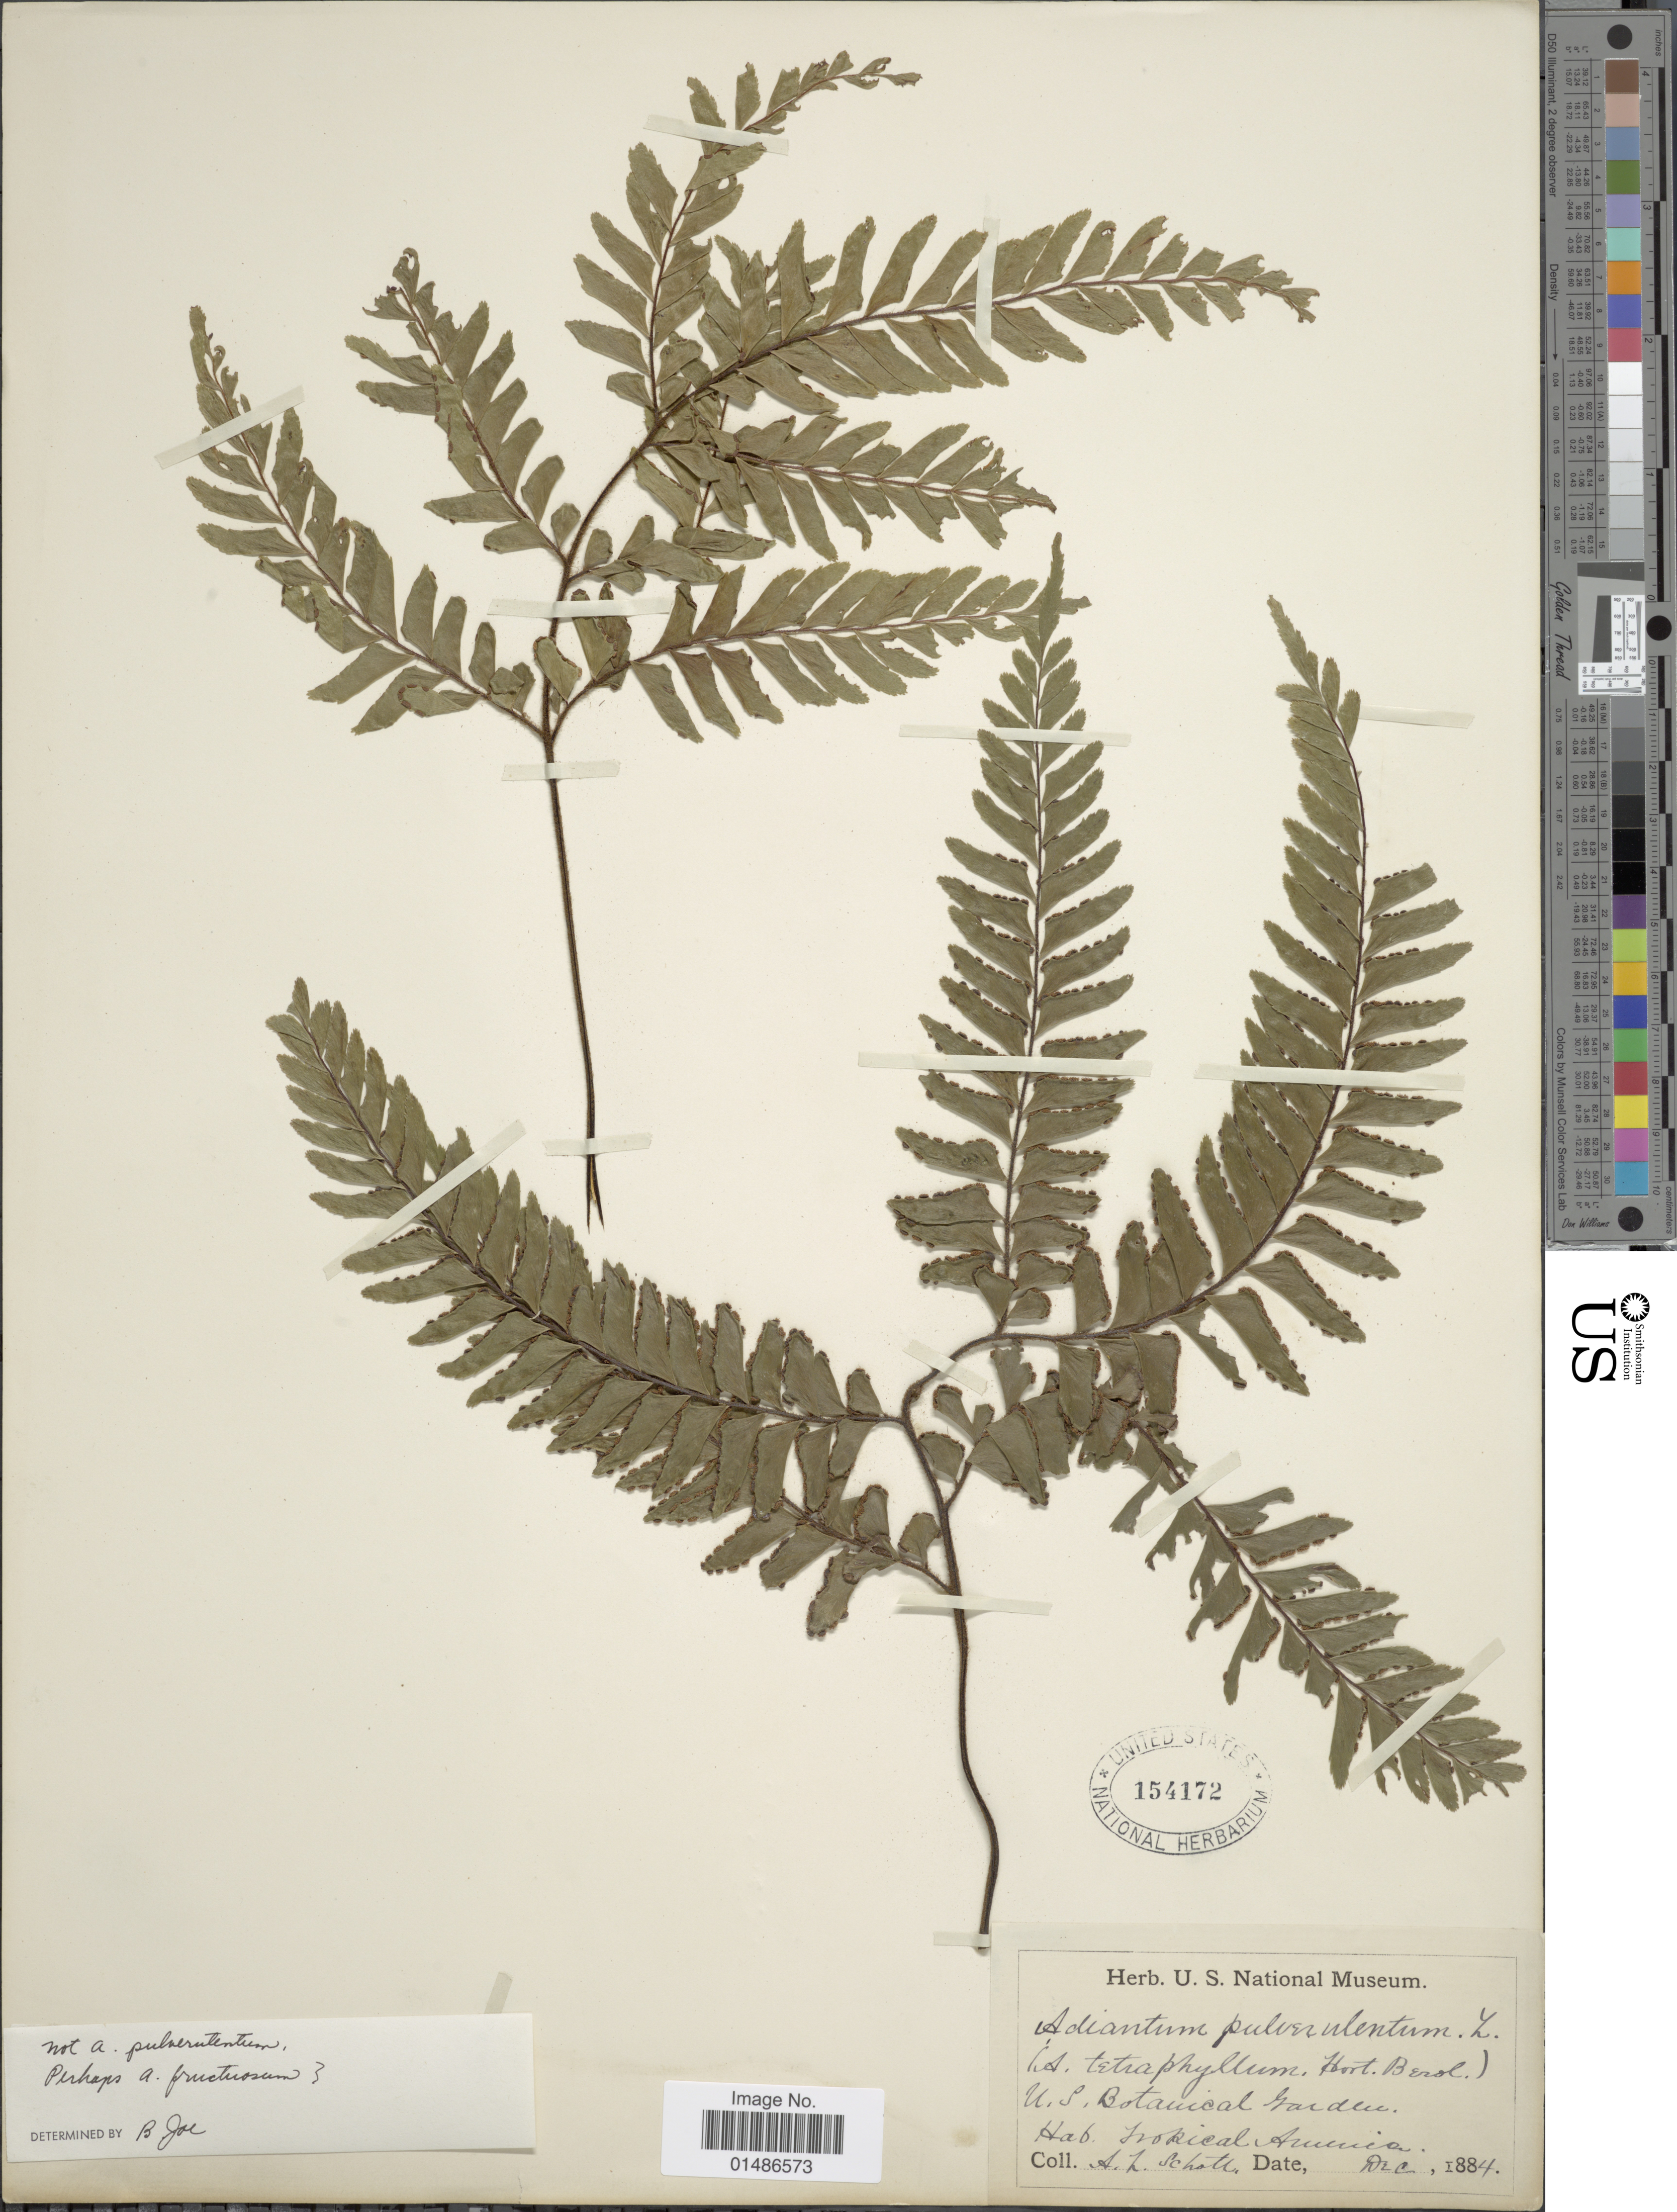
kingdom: Plantae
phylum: Tracheophyta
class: Polypodiopsida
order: Polypodiales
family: Pteridaceae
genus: Adiantum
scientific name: Adiantum tetraphyllum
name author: Humb. & Bonpl. ex Willd.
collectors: A. L. Schott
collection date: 1884-12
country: United States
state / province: District of Columbia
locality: U.S. Botanical garden. Tropical America.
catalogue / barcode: US 154172